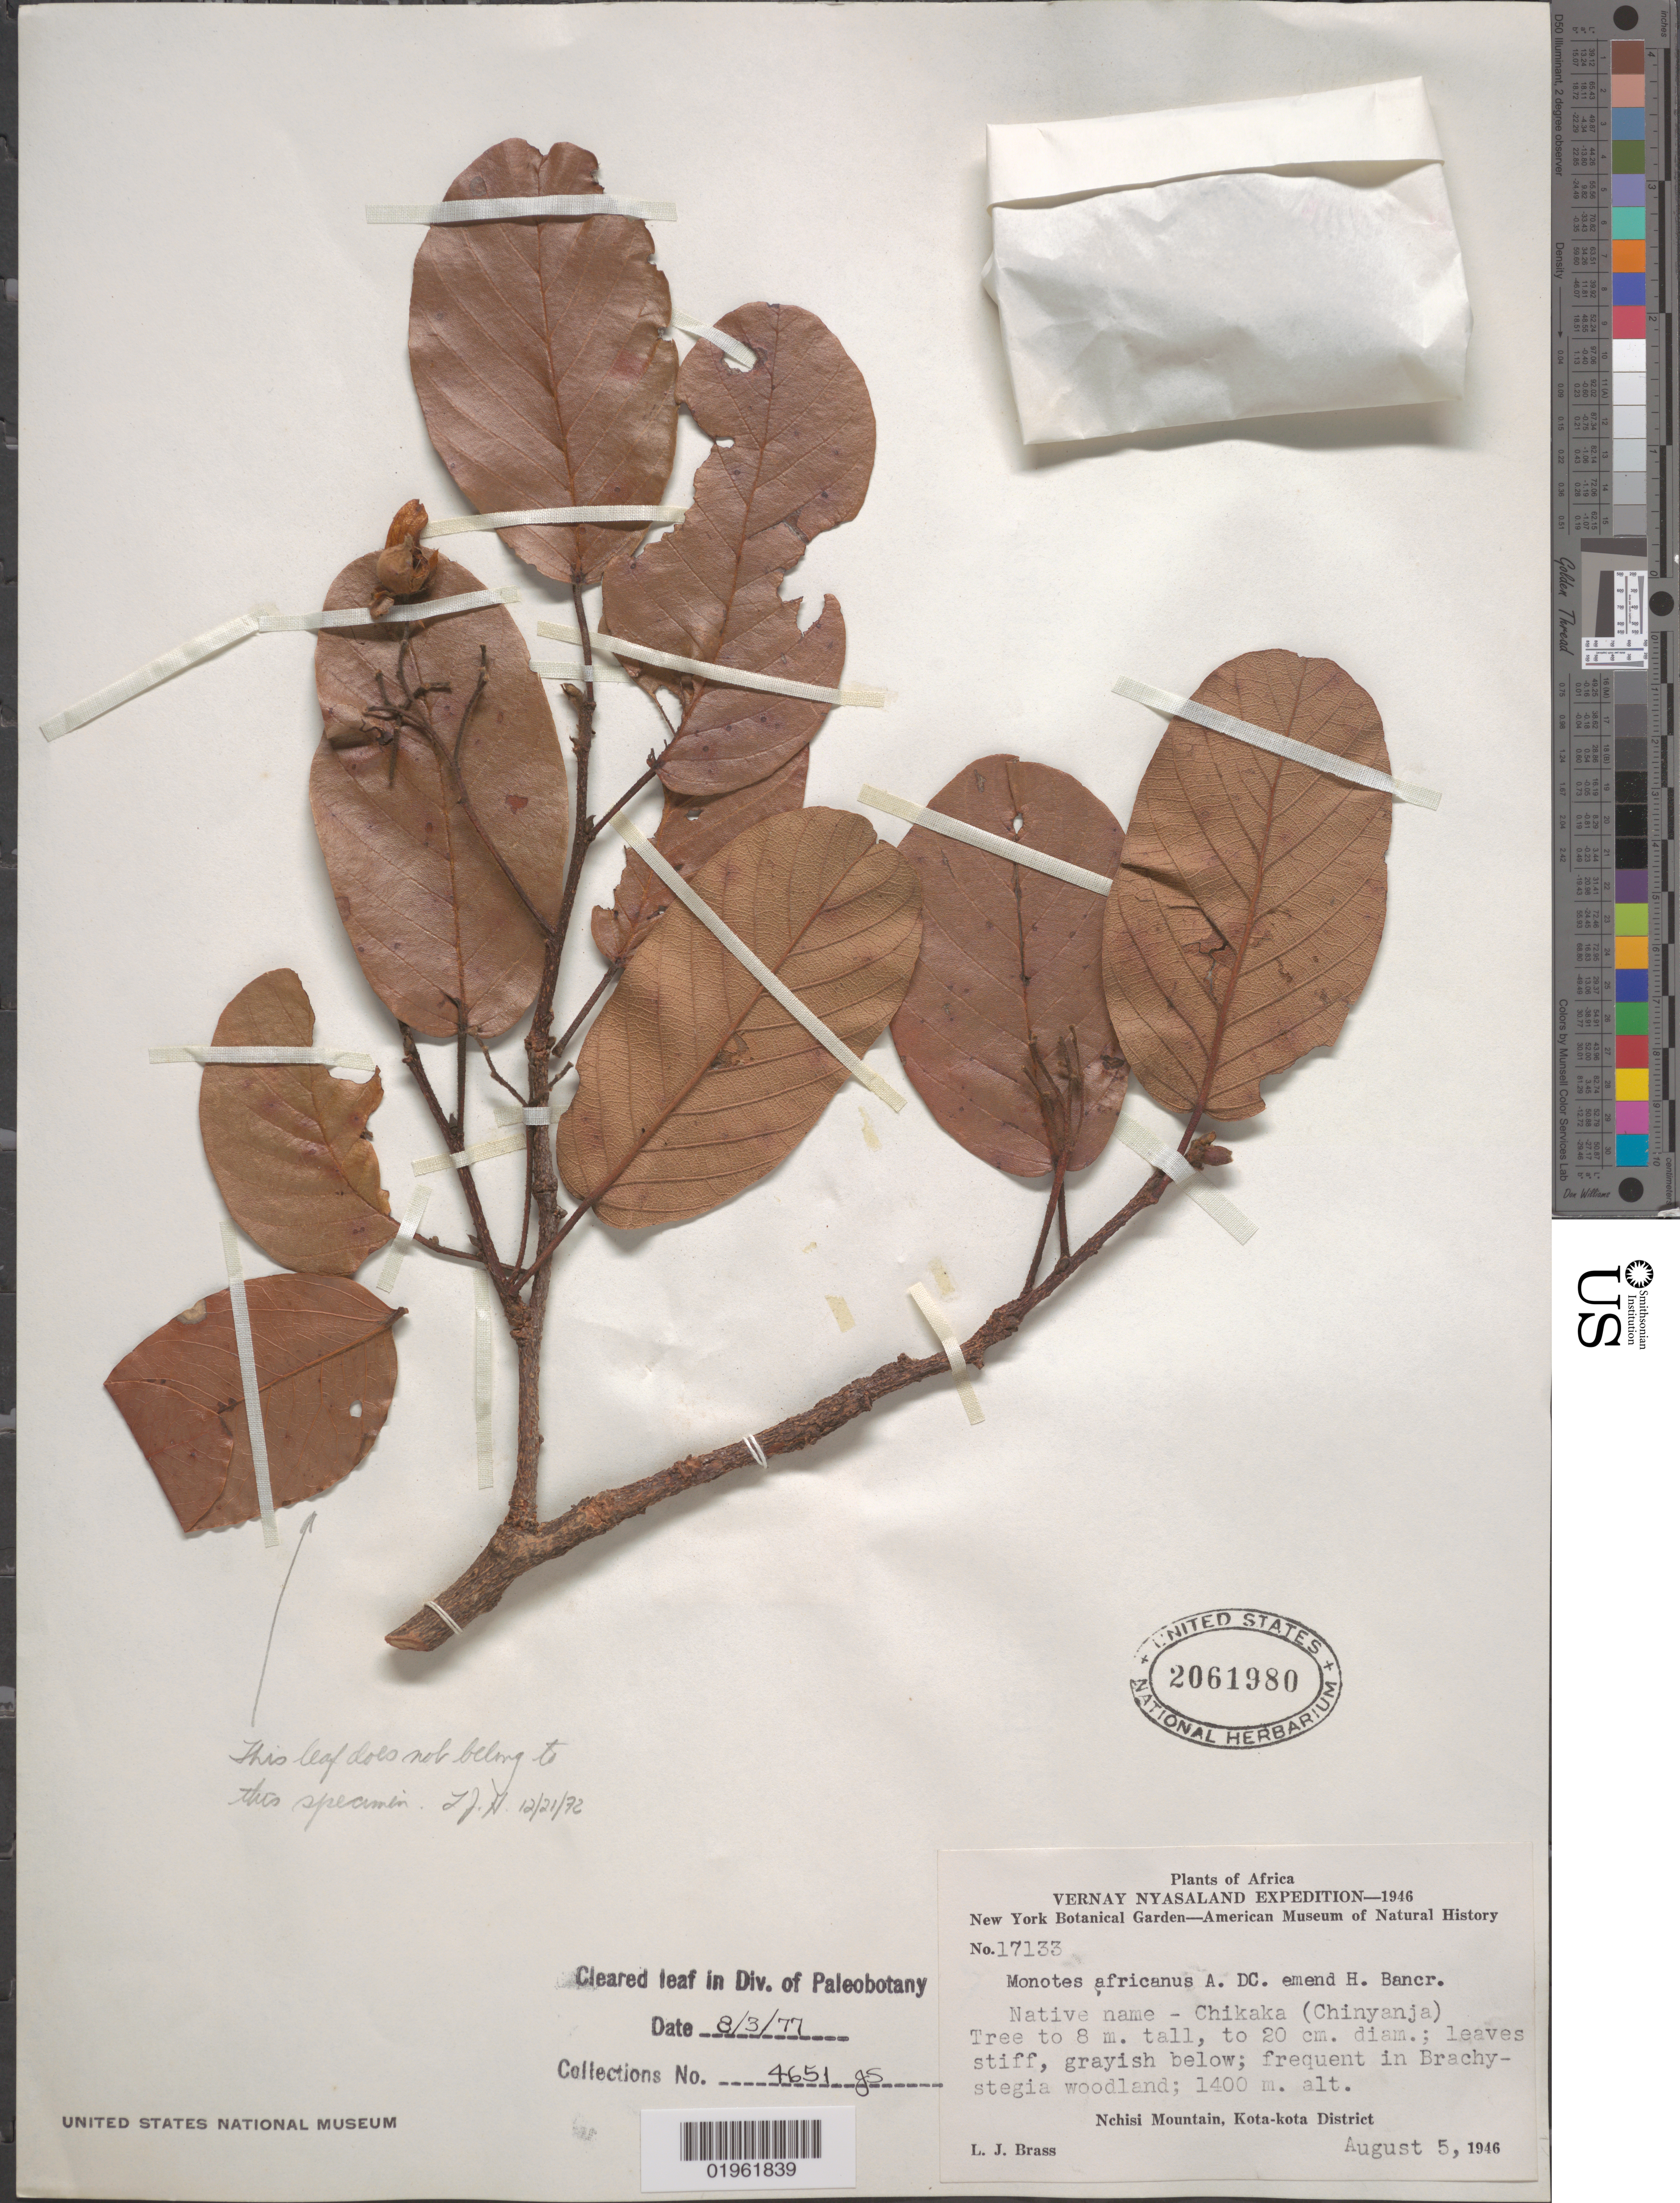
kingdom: Plantae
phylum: Tracheophyta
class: Magnoliopsida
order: Malvales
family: Dipterocarpaceae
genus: Monotes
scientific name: Monotes africanus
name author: Welw. & Kirk ex A. DC.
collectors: L. J. Brass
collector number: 17133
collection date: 1946-08-05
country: Malawi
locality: Vernay Nyasaland, Nchisi Mountain, Kota-Kota District.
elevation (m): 1300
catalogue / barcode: US 2061980